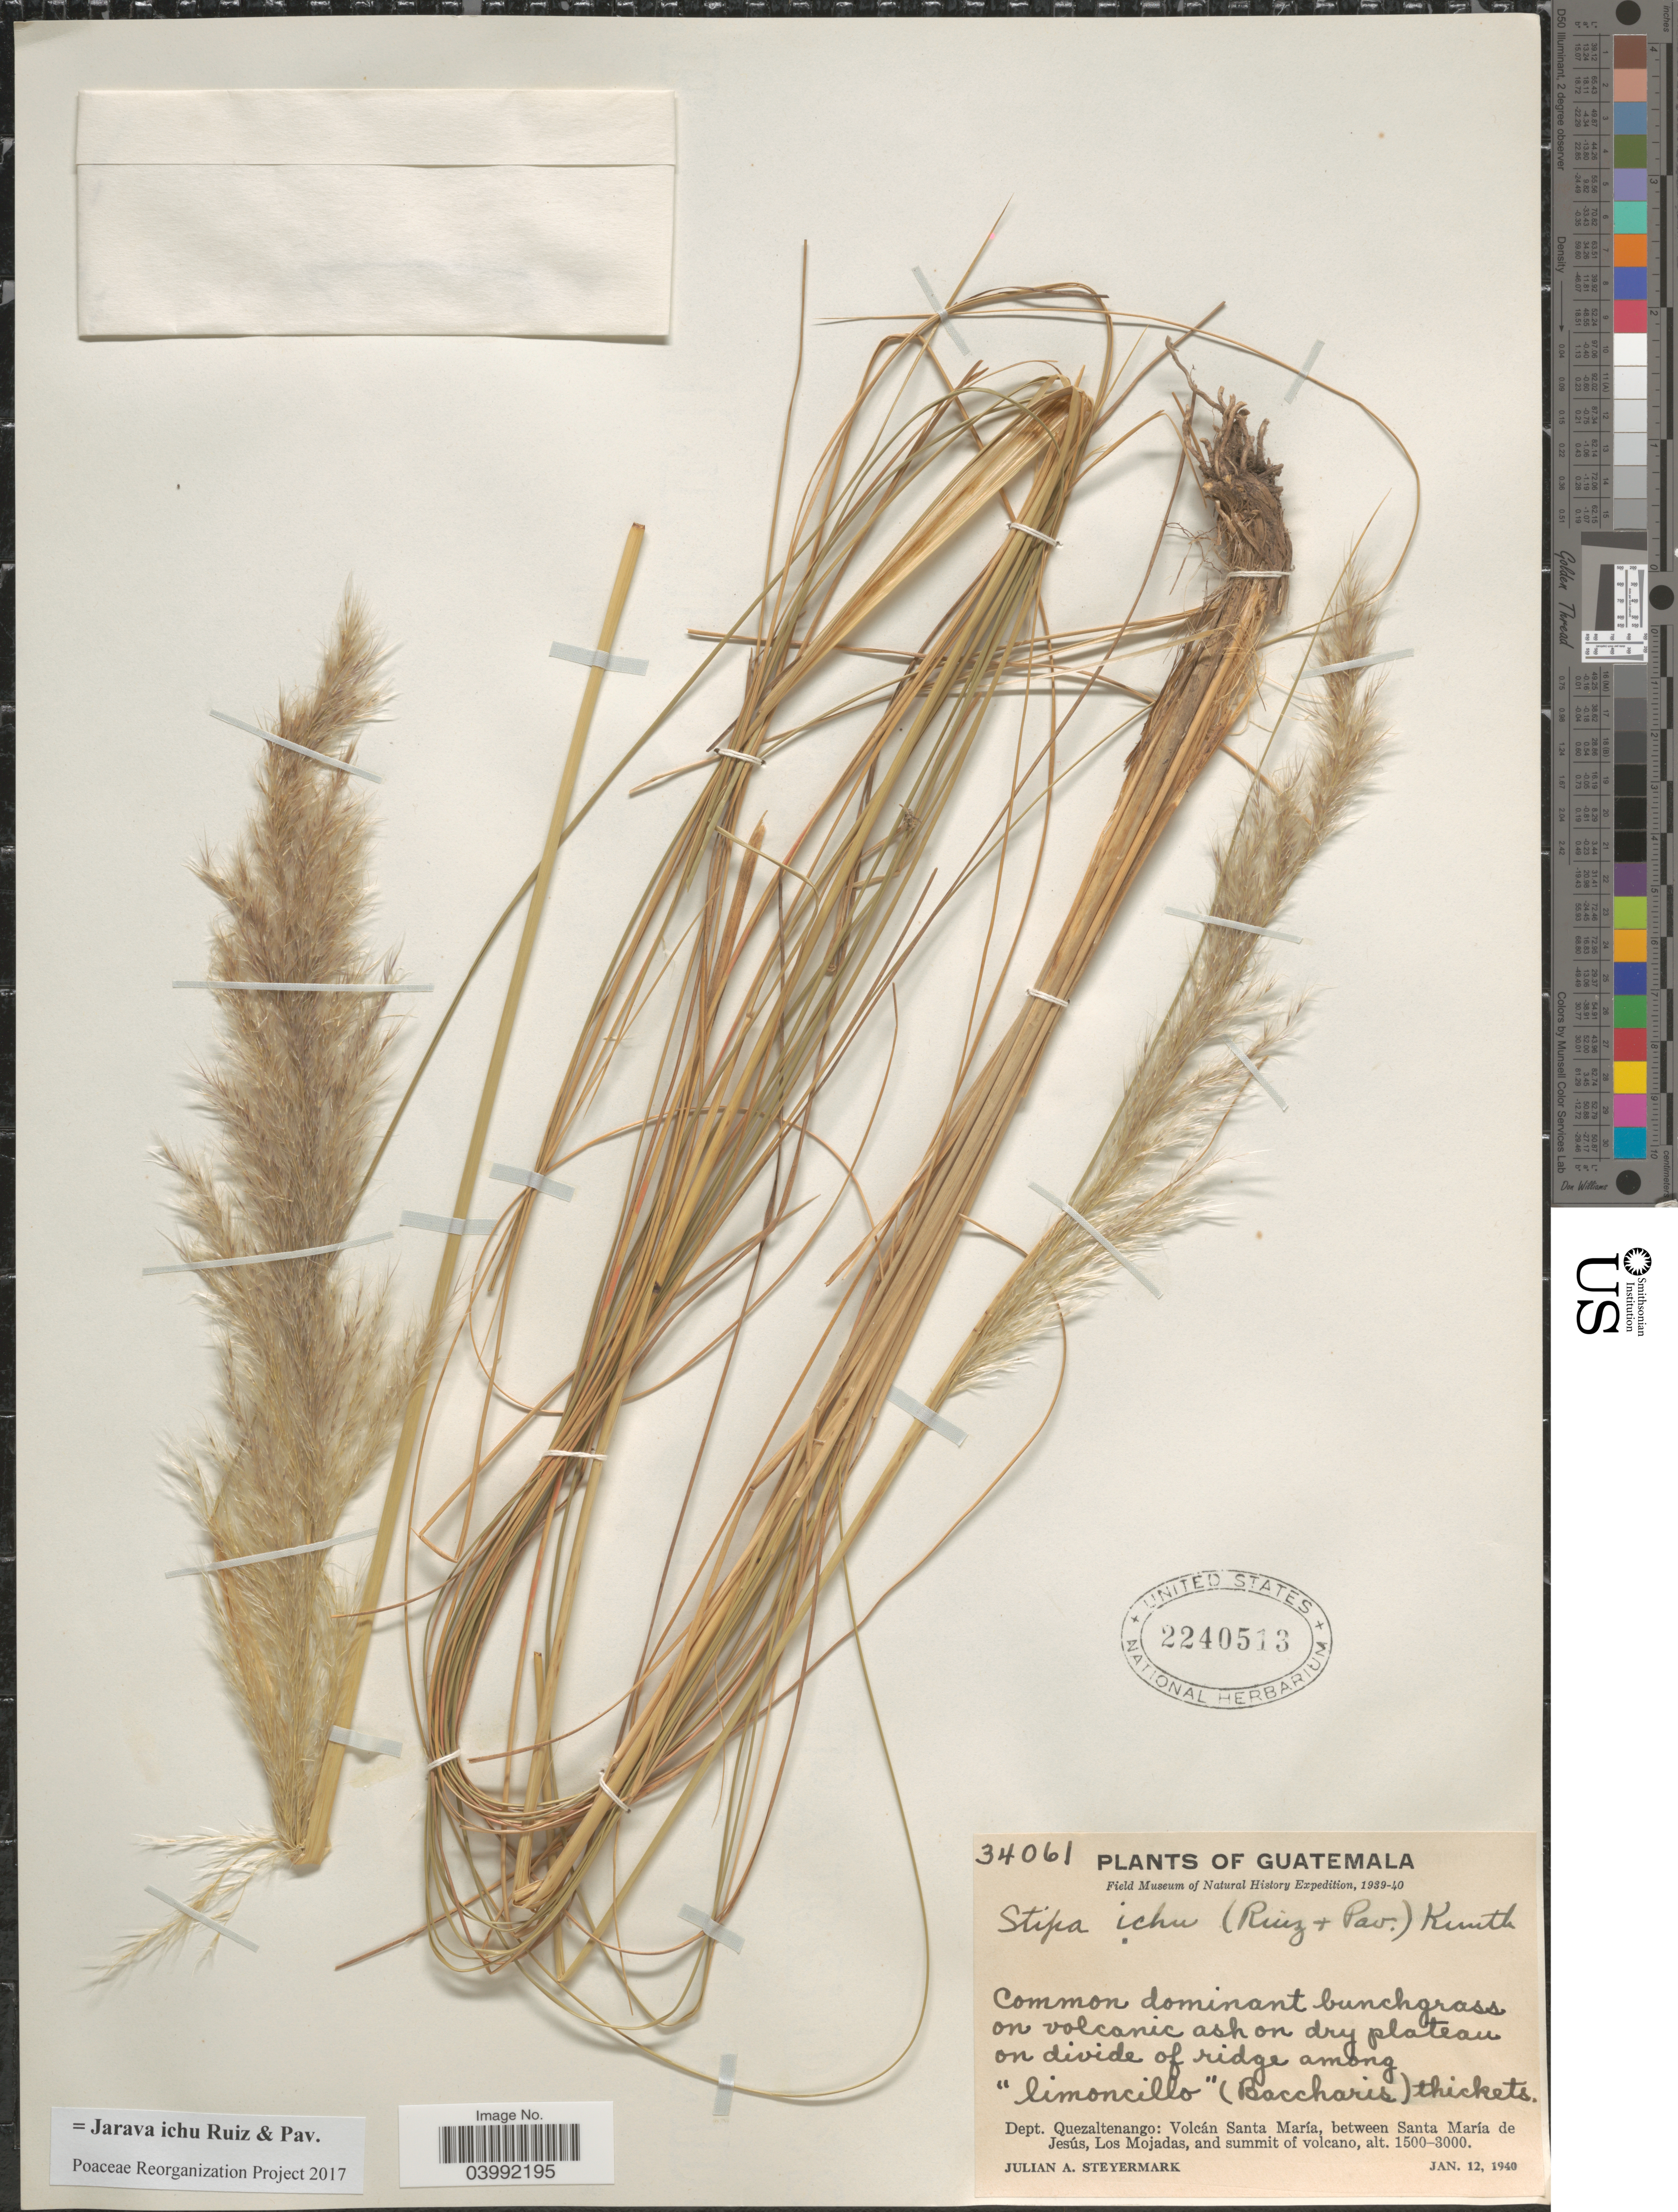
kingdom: Plantae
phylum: Tracheophyta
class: Liliopsida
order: Poales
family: Poaceae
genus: Jarava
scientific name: Jarava ichu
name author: Ruiz & Pav.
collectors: J. Steyermark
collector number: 34061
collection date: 1940-01-12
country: Guatemala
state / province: Quetzaltenango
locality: Dept. Quezaltenango: Volcán Santa María, between Santa María de Jesús, Los Mojadas, and summit of volcano.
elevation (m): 1500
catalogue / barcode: US 2240513